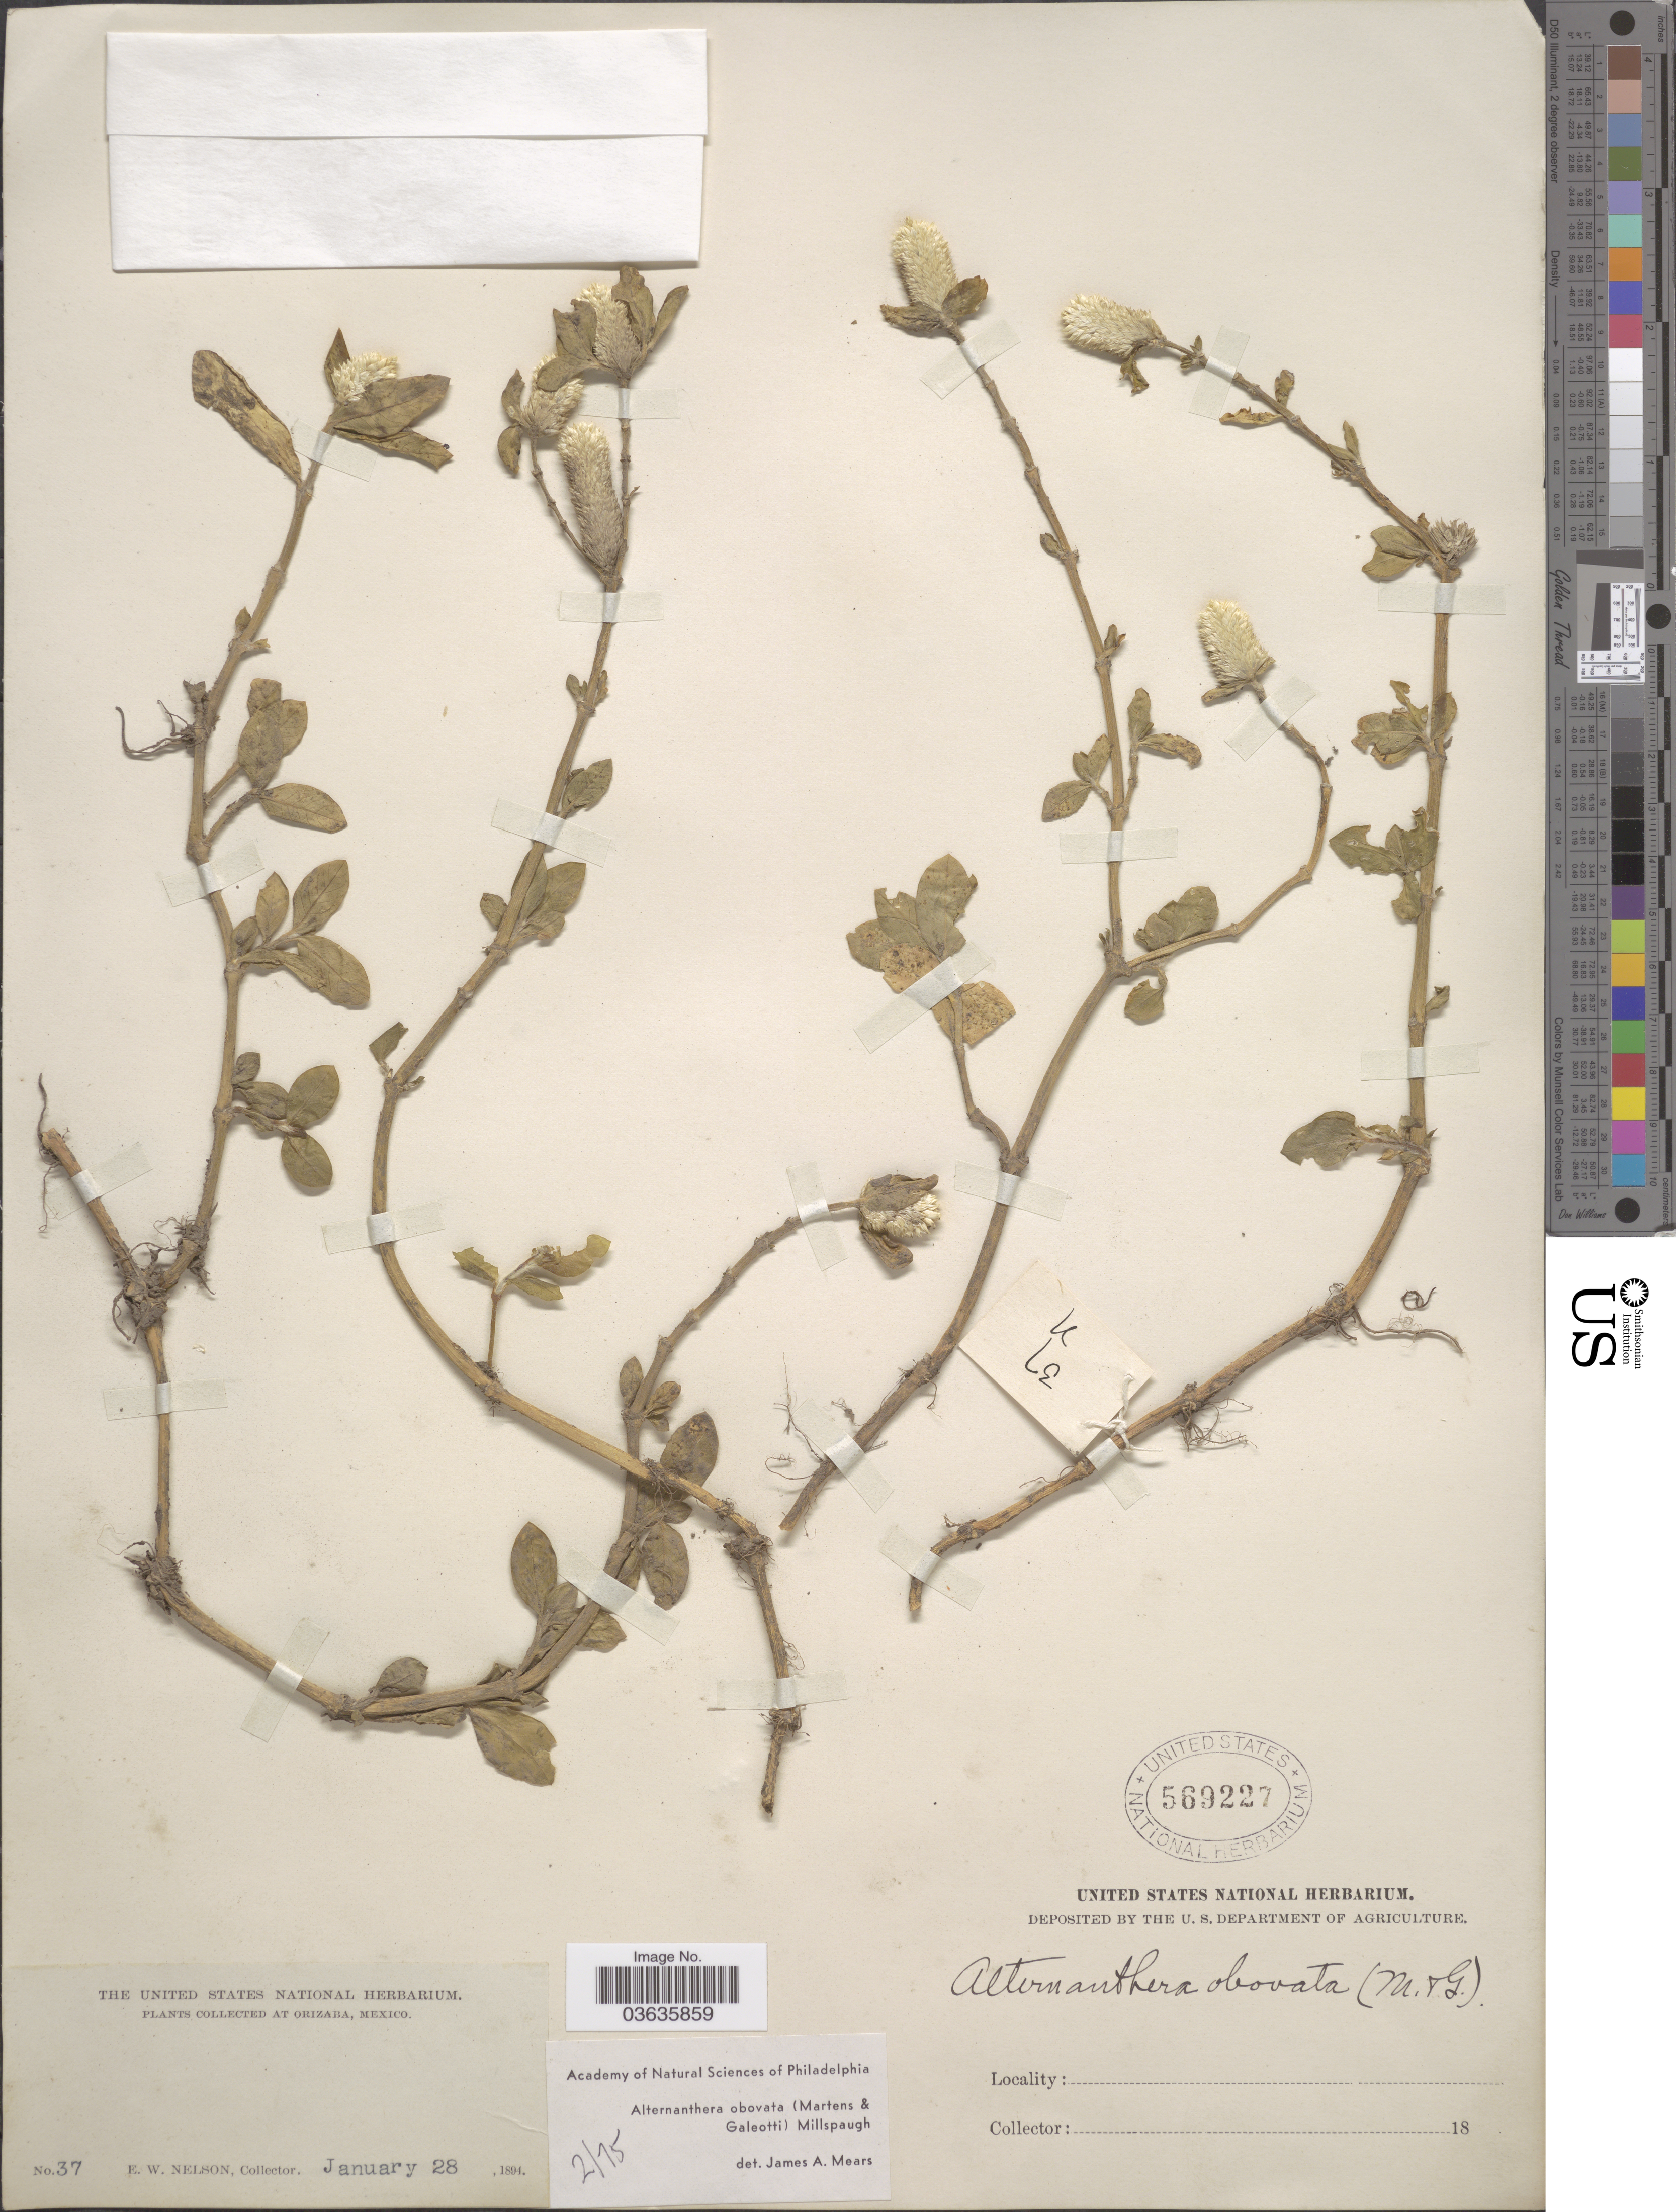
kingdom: Plantae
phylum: Tracheophyta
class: Magnoliopsida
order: Caryophyllales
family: Amaranthaceae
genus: Alternanthera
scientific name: Alternanthera obovata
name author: (M. Martens) Millsp.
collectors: E. W. Nelson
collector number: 37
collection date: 1894-01-28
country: Mexico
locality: Orizaba.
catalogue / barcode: US 569227